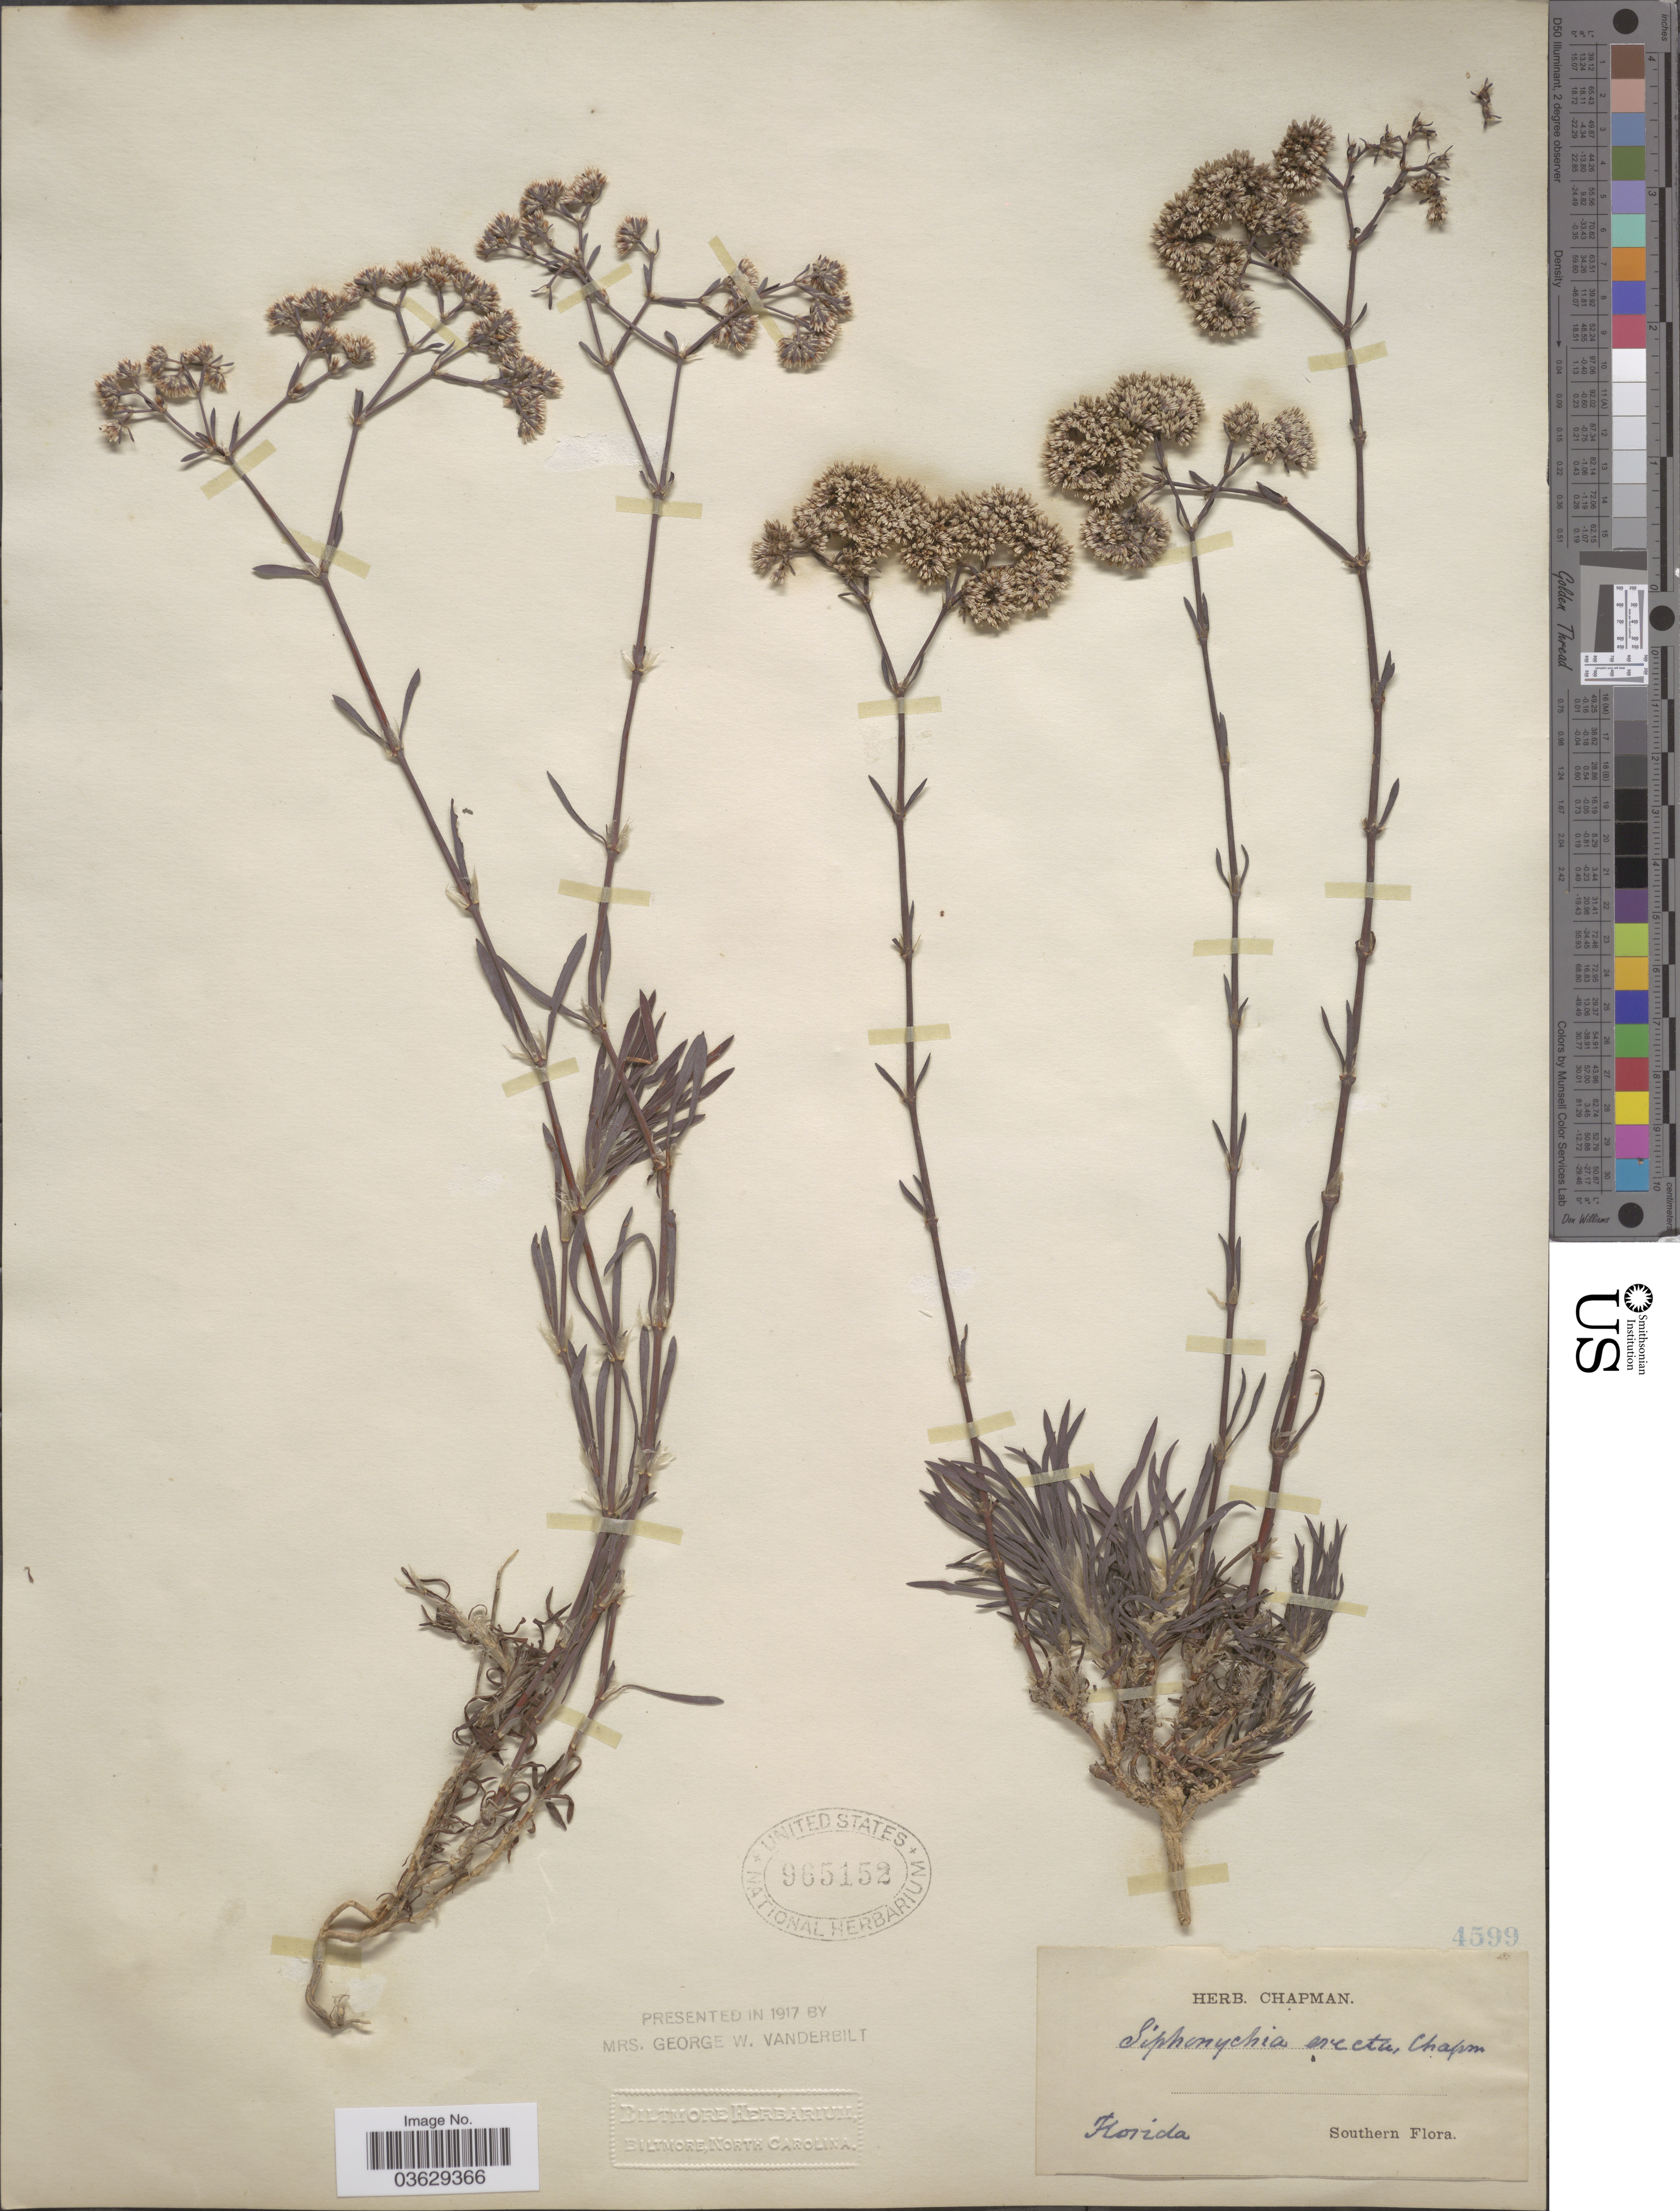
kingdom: Plantae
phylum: Tracheophyta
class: Magnoliopsida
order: Caryophyllales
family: Caryophyllaceae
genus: Paronychia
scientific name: Paronychia erecta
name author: (Chapm.) Shinners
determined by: Strong, Mark T., (BOT), Smithsonian Institution - National Museum of Natural History (UNITED STATES)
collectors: ex herb. Chapman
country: United States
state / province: Florida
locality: Southern.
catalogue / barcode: US 965152